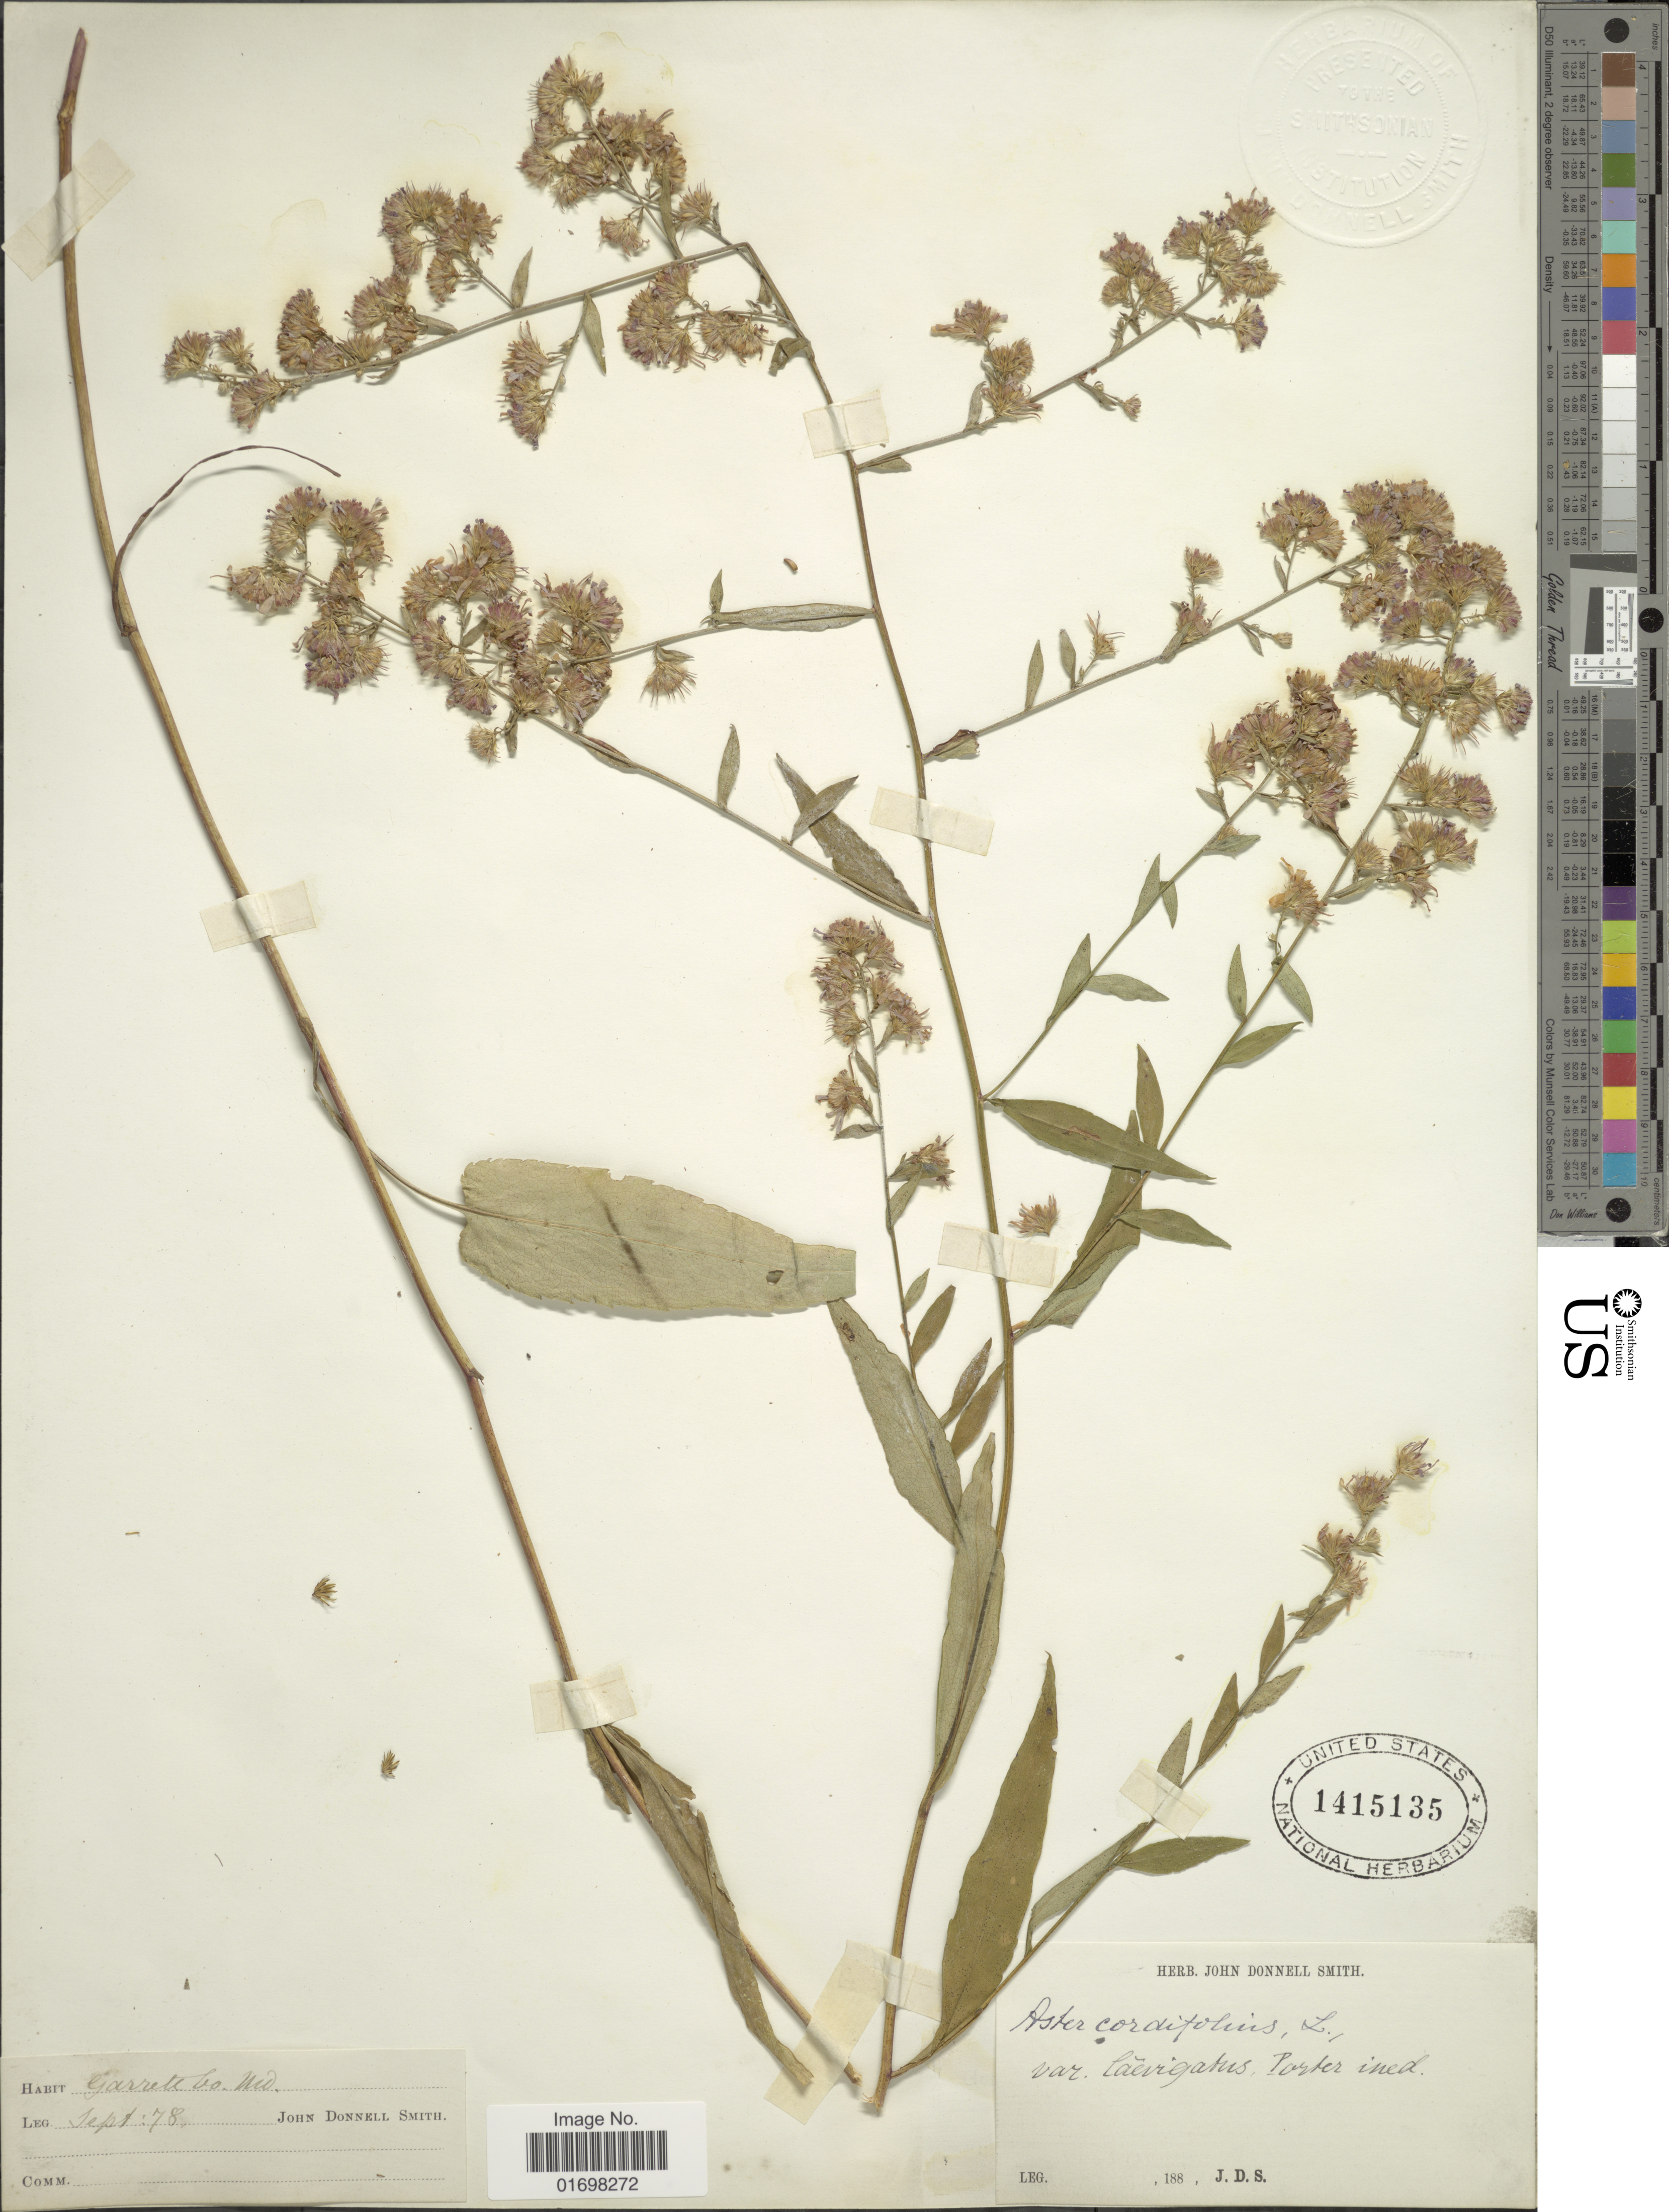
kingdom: Plantae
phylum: Tracheophyta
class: Magnoliopsida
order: Asterales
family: Asteraceae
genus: Symphyotrichum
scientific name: Symphyotrichum cordifolium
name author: (L.) G.L. Nesom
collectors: J. Donnell Smith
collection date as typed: Transcribed d/m/y: /9/78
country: United States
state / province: Maryland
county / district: Garrett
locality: Garrett Co.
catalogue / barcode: US 1415135